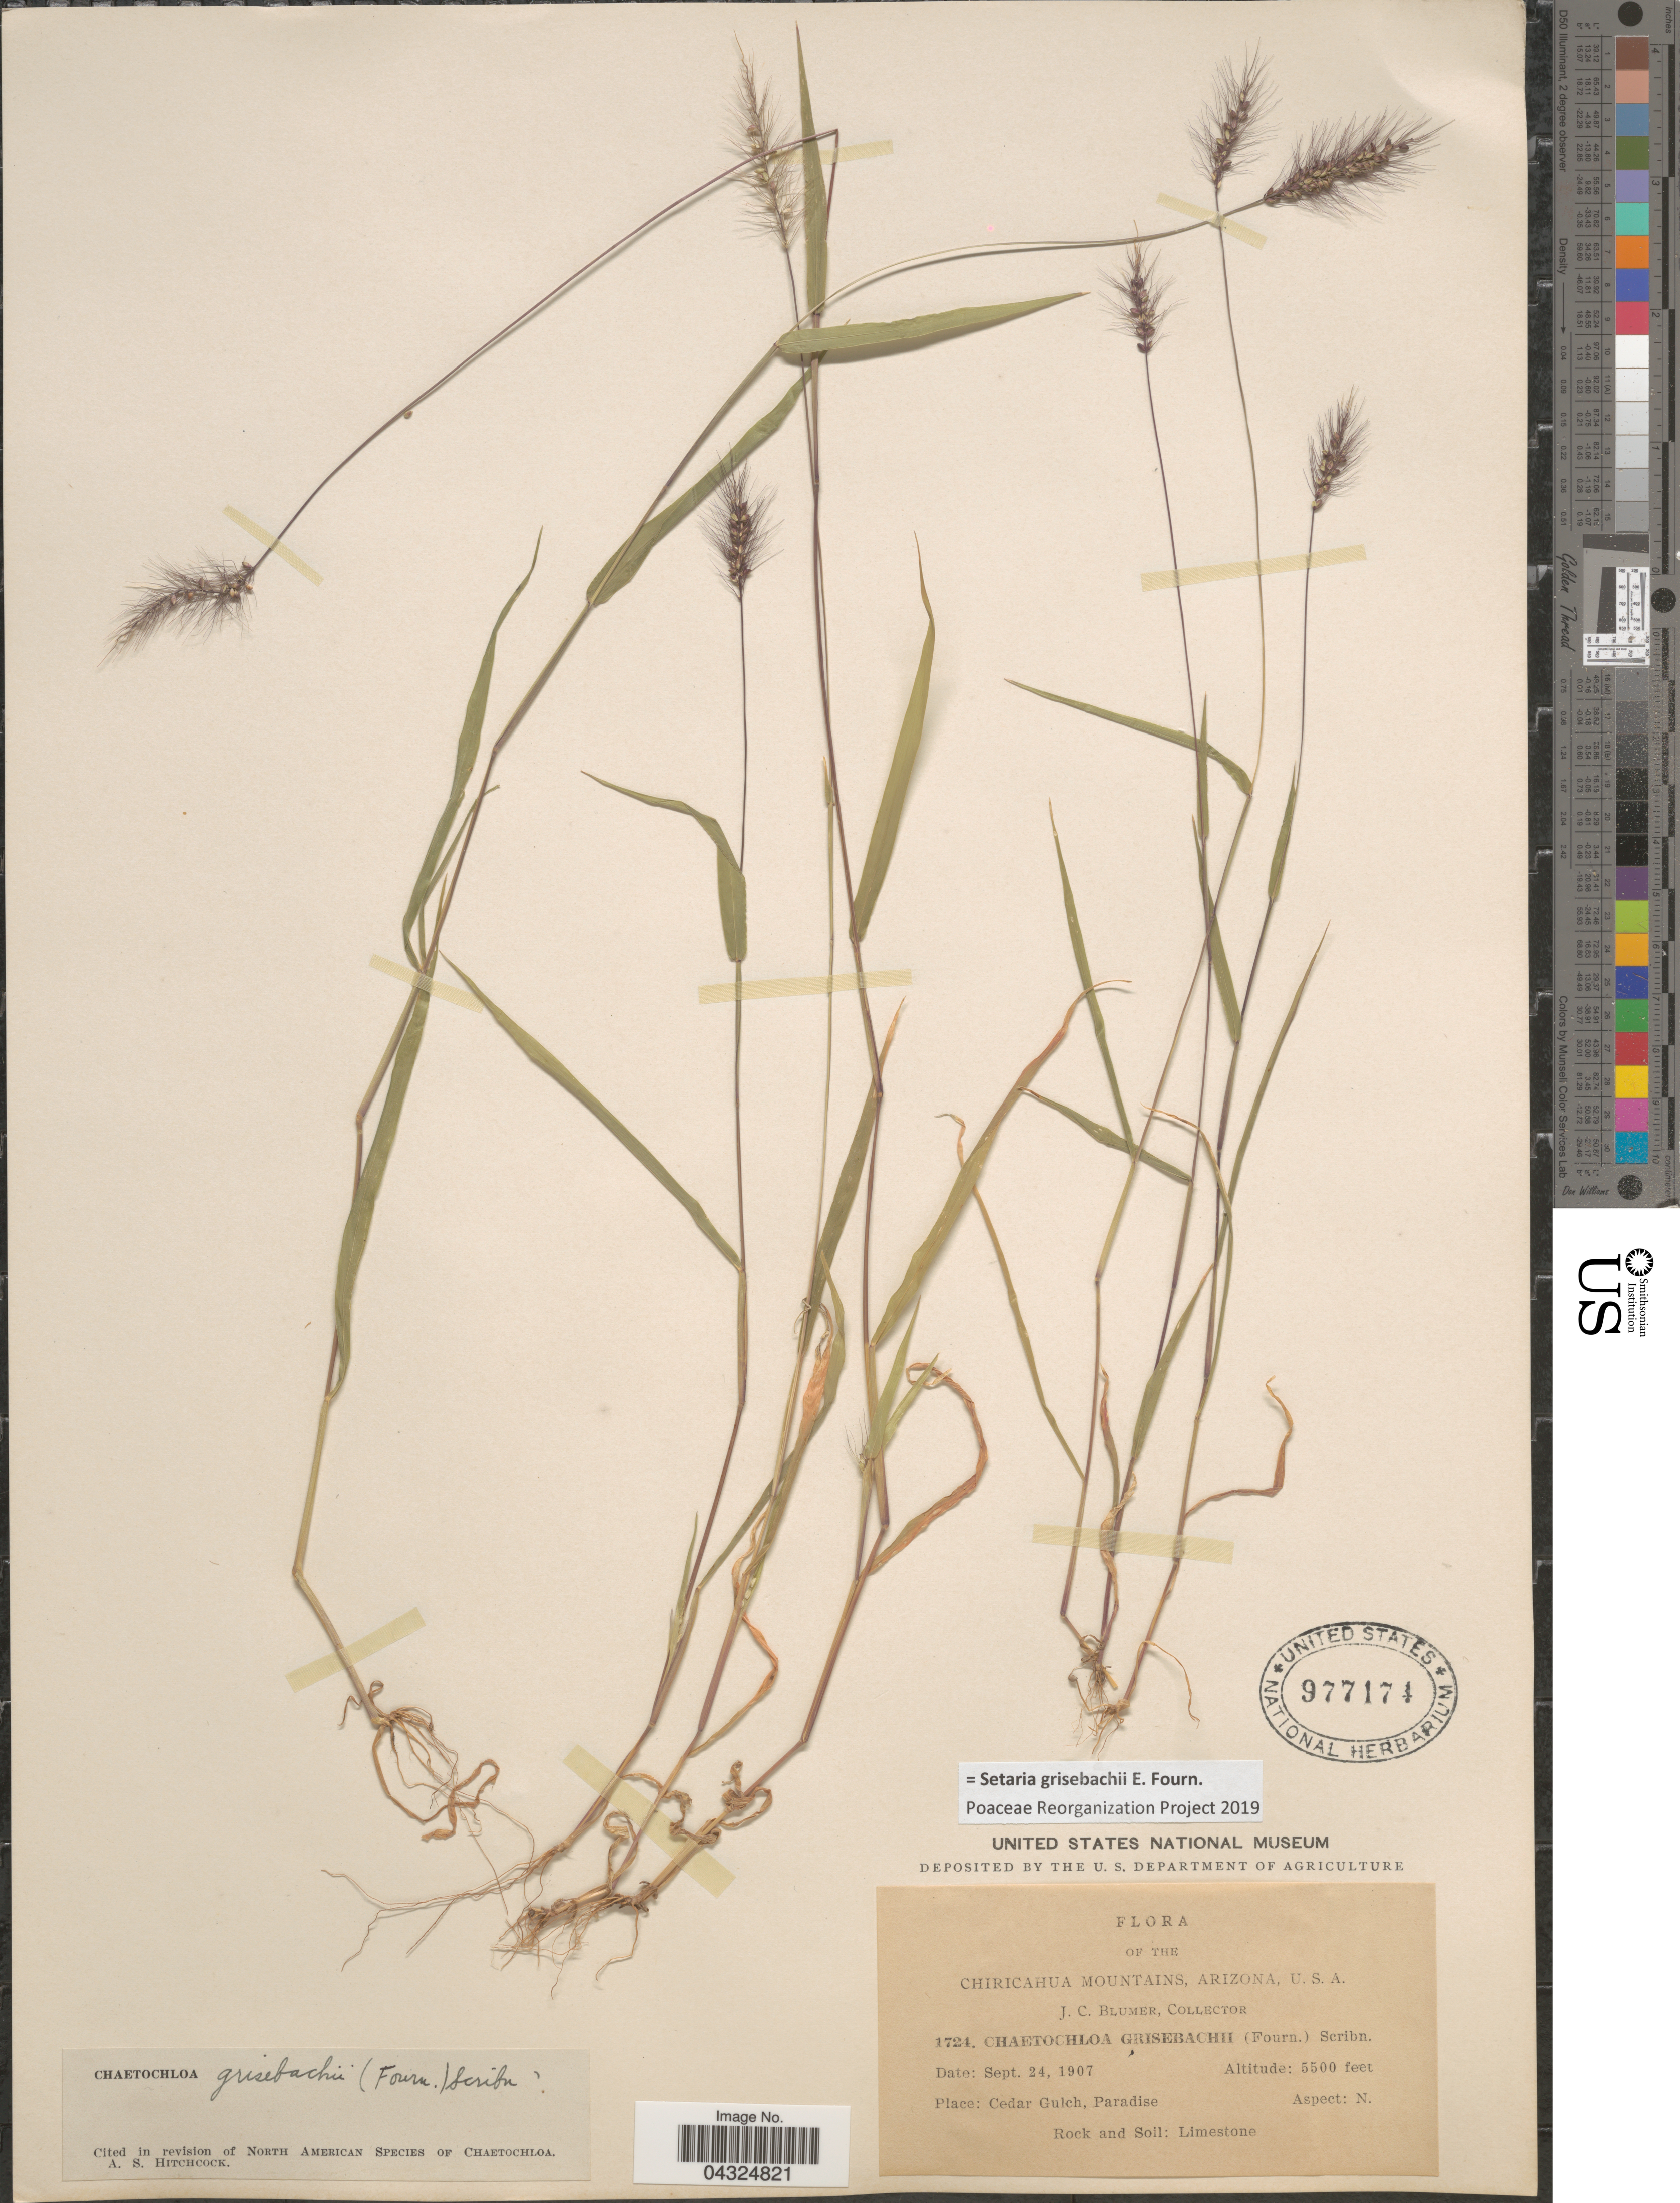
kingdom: Plantae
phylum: Tracheophyta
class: Liliopsida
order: Poales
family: Poaceae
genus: Setaria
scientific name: Setaria grisebachii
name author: E. Fourn.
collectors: J. C. Blumer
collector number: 1724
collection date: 1907-09-24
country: United States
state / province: Arizona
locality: Chiricahua Mountains. Place: Cedar Gulch, Paradise. Rock and Soil: Limestone.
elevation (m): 1676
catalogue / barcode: US 977174